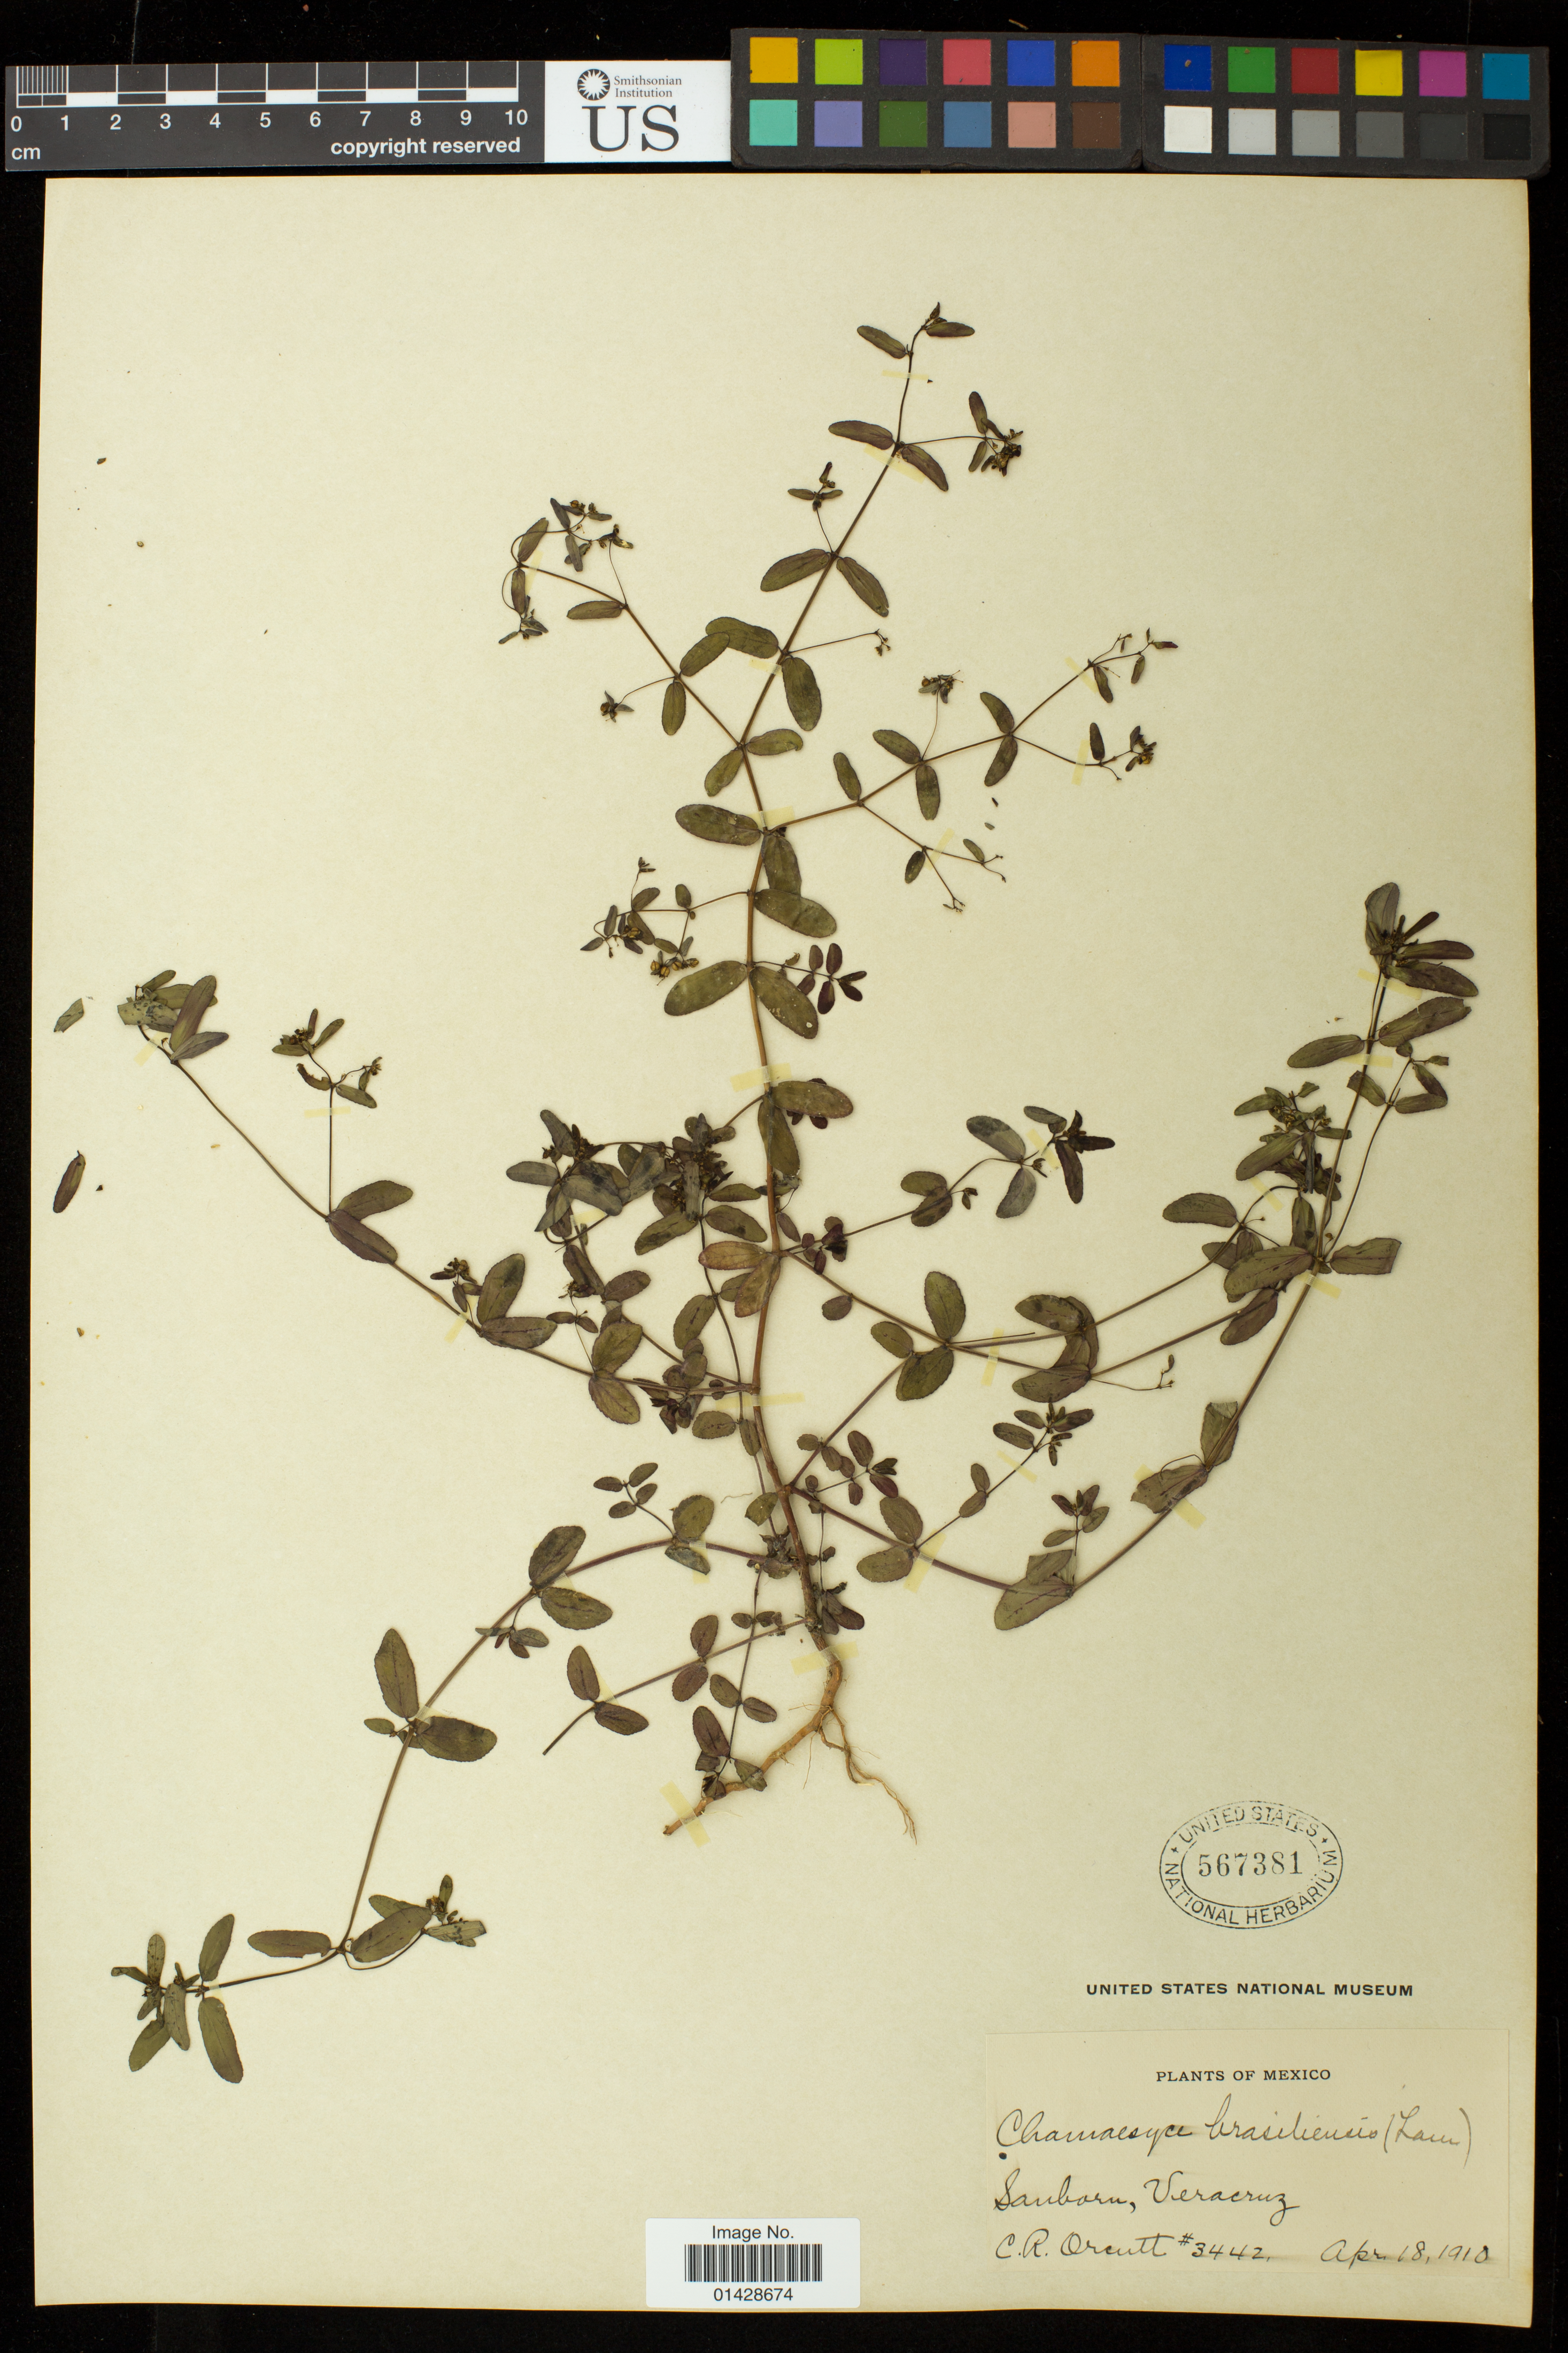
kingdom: Plantae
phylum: Tracheophyta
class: Magnoliopsida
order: Malpighiales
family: Euphorbiaceae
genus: Euphorbia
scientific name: Euphorbia nutans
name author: Lag.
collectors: C. R. Orcutt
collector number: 3442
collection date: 1910-04-18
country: Mexico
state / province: Veracruz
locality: Sauboru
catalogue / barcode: US 567381